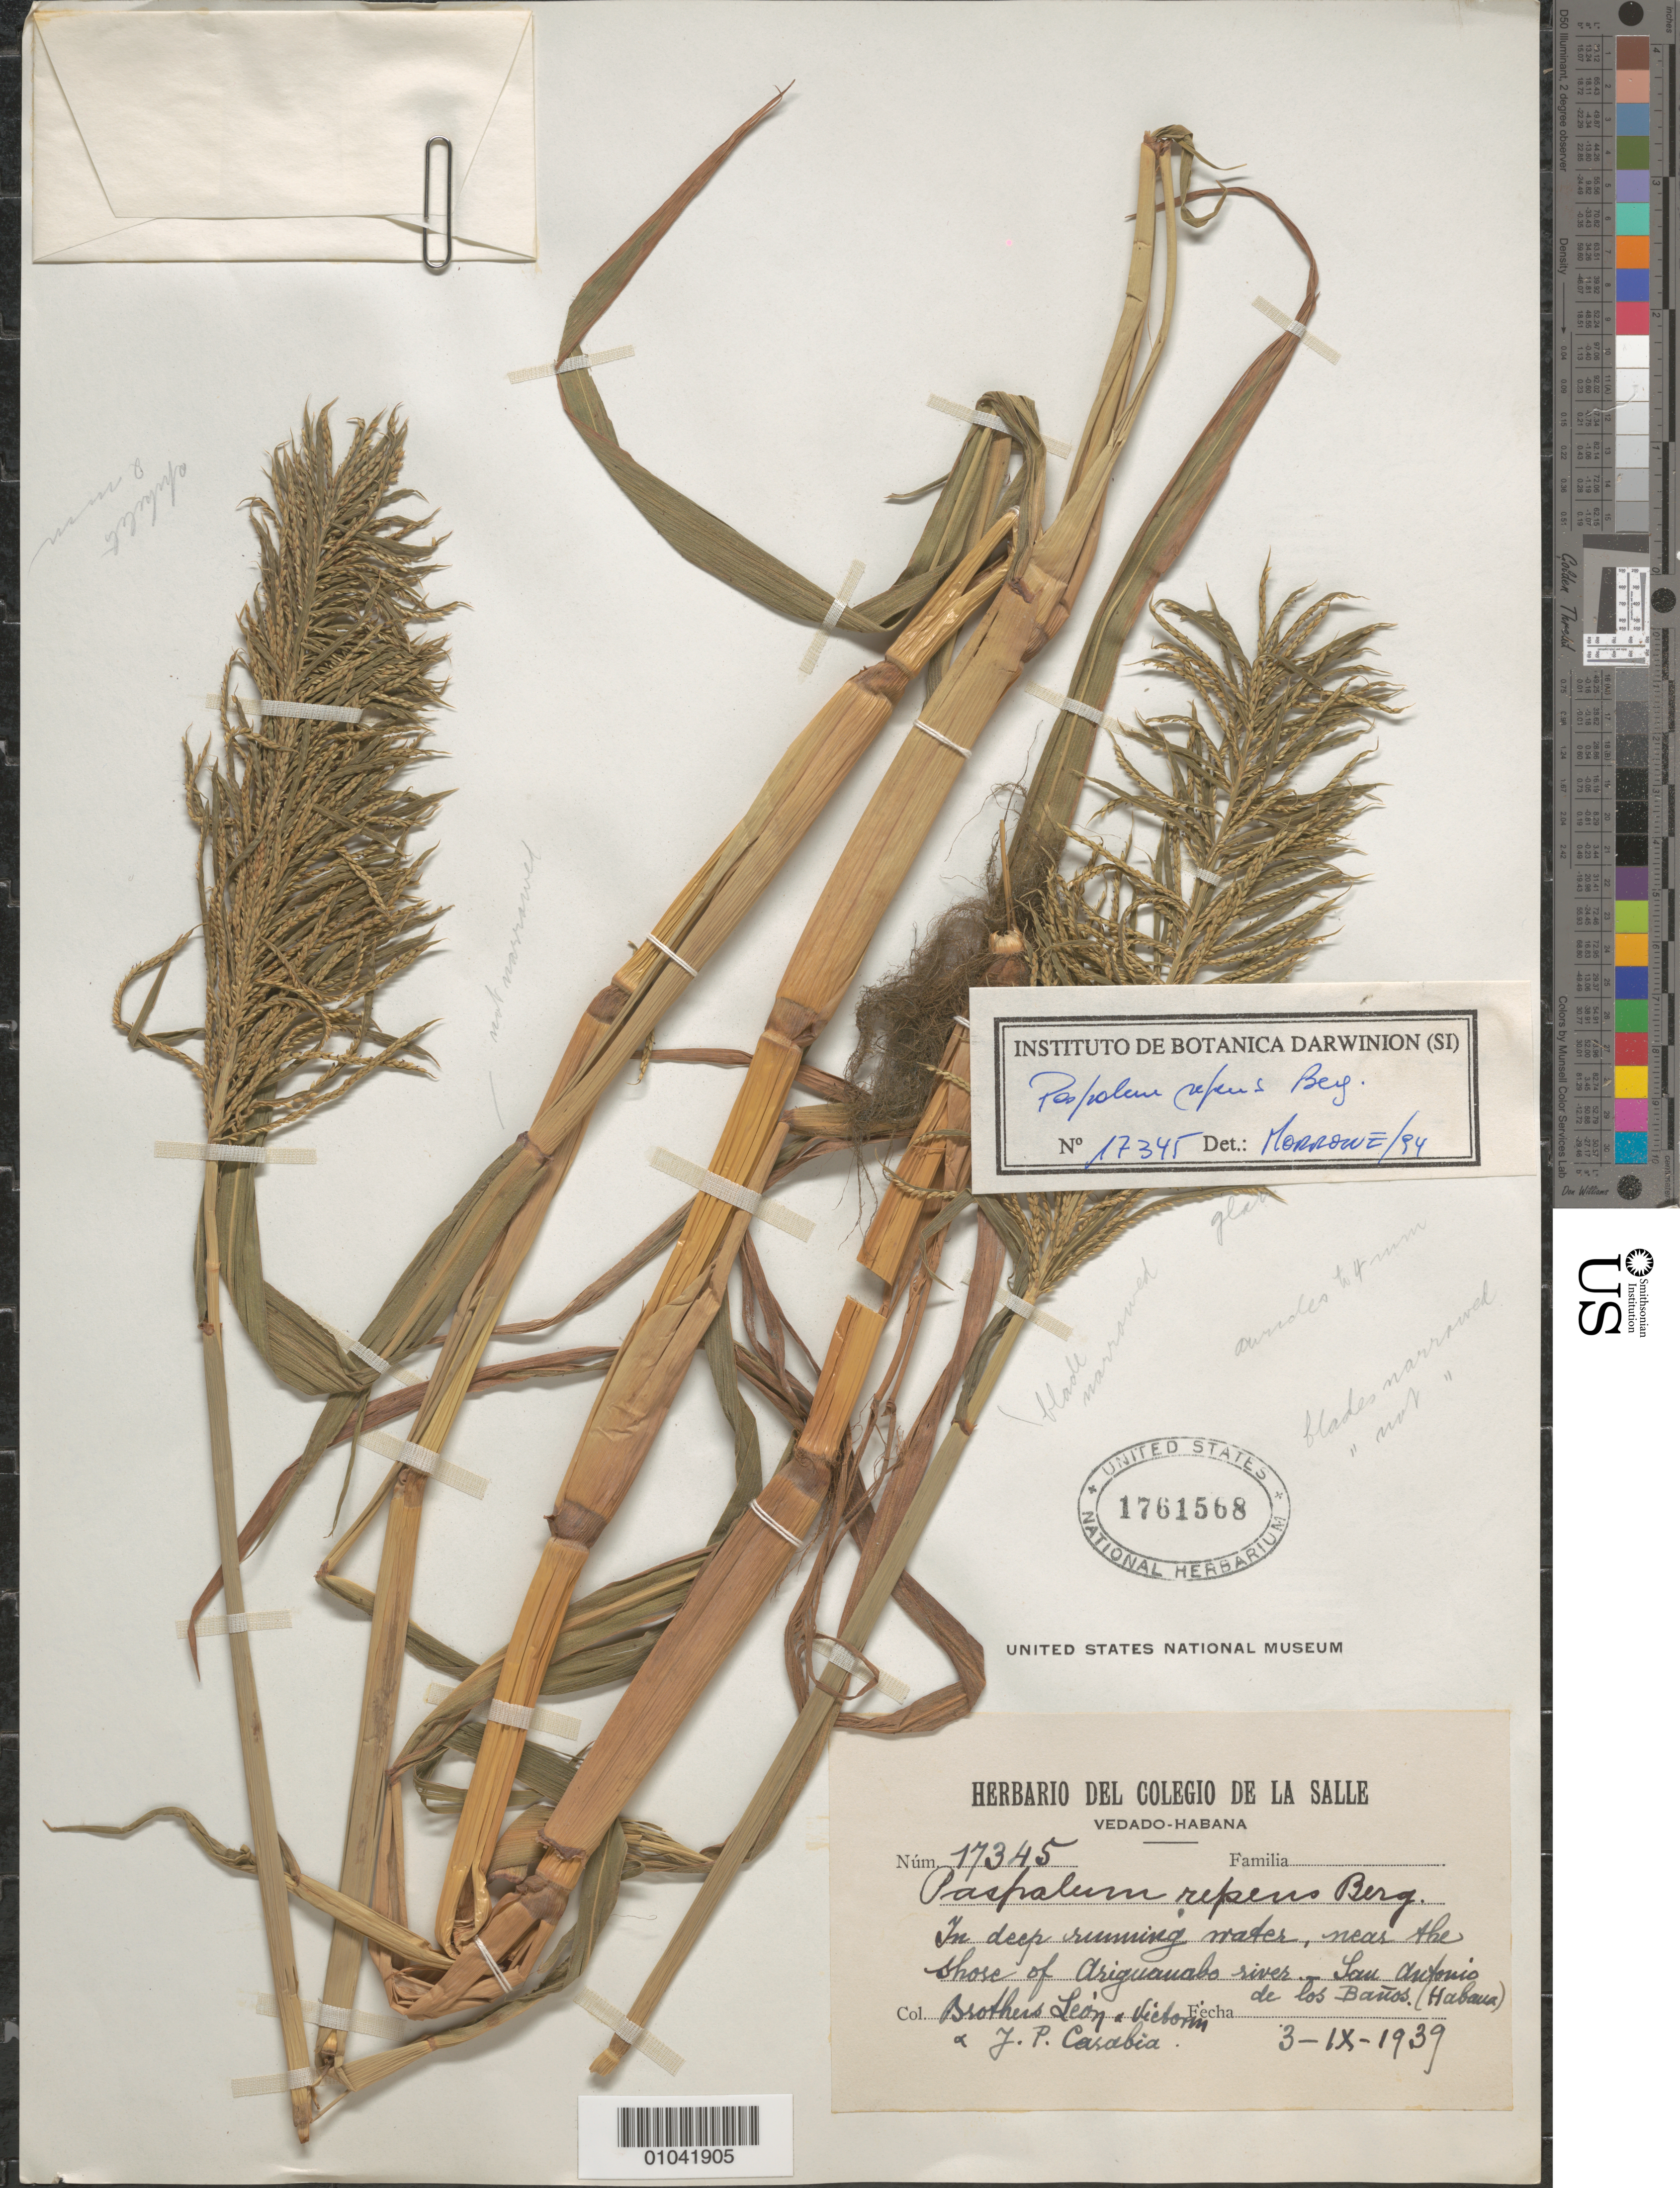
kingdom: Plantae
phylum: Tracheophyta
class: Liliopsida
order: Poales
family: Poaceae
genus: Paspalum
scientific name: Paspalum repens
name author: P.J. Bergius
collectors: Bro. León & J. Carabia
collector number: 17345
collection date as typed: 03 Sep 1939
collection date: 1939-09-03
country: Cuba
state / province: La Habana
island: Cuba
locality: Near the shore of Ariguanabo River, San Antonio de los Banos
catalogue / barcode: US 1761568